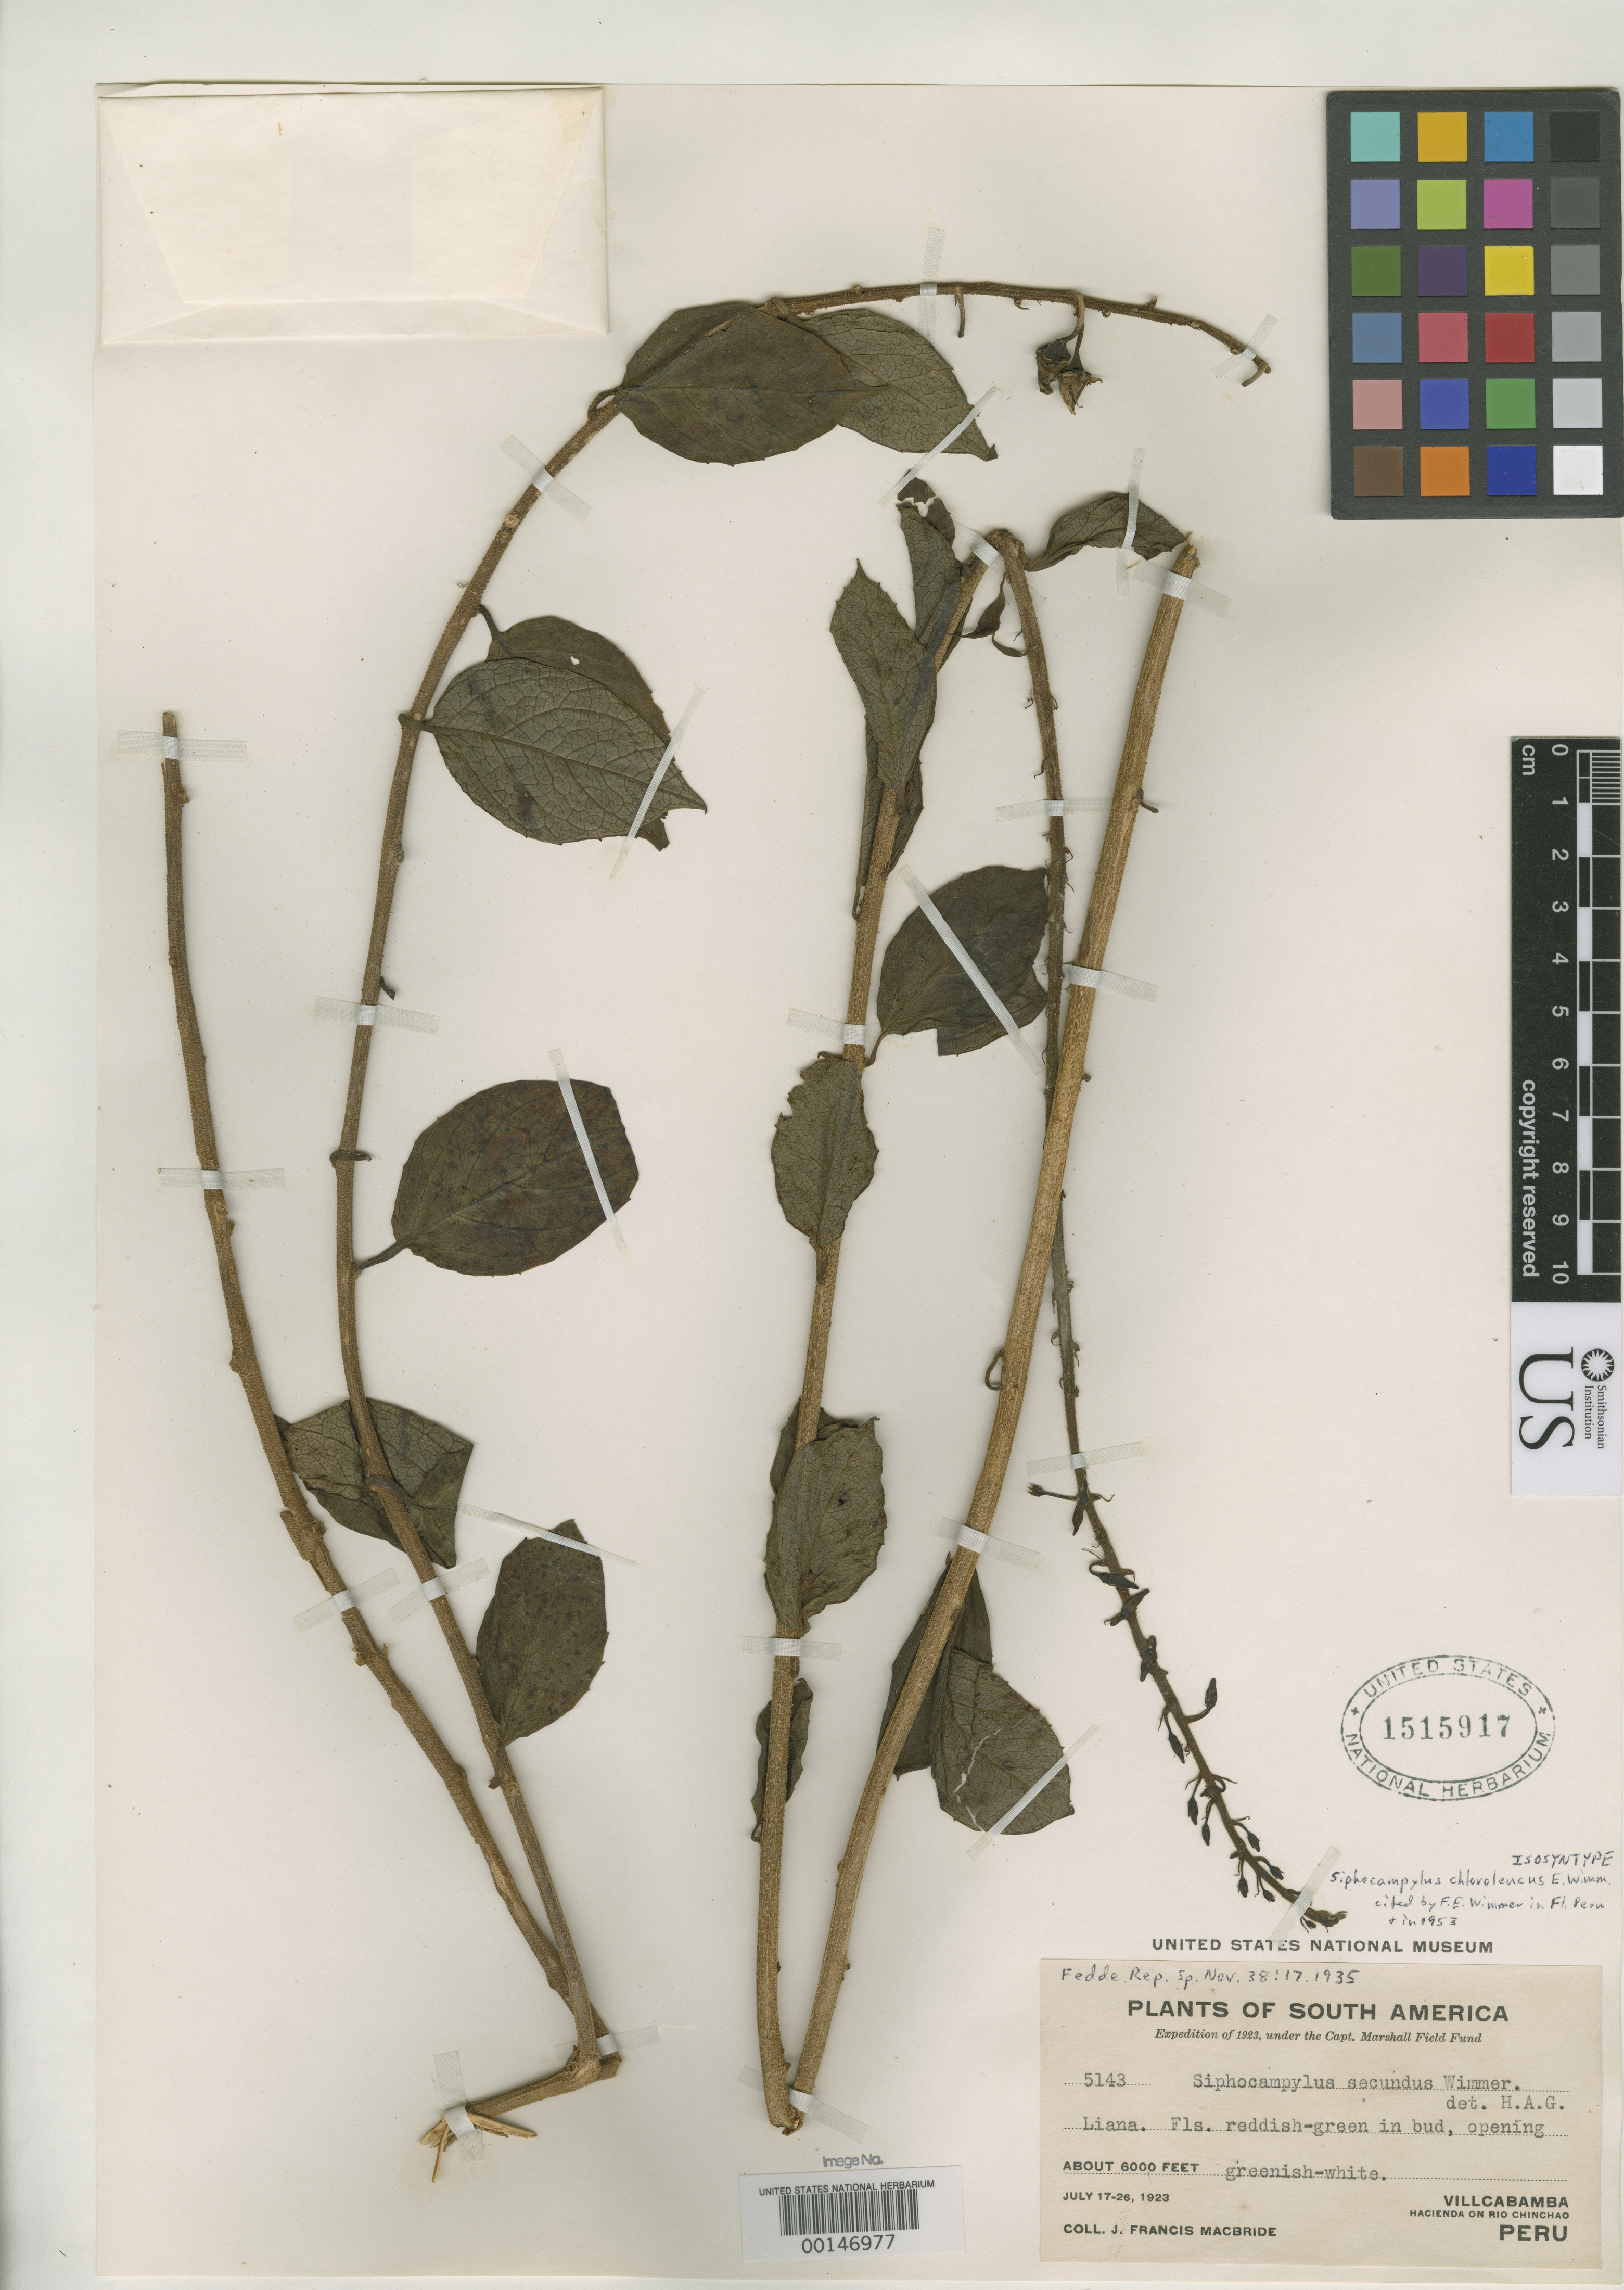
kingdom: Plantae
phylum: Tracheophyta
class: Magnoliopsida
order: Asterales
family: Campanulaceae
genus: Siphocampylus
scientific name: Siphocampylus chloroleucus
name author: E. Wimm.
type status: Isosyntype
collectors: J. F. Macbride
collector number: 5143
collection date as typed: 17 Jul 1923 to 26 Jul 1923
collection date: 1923-07-17/1923-07-26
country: Peru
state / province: Huánuco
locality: Hacienda on Río Chinchao, Vilcabamba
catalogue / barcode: US 1515917